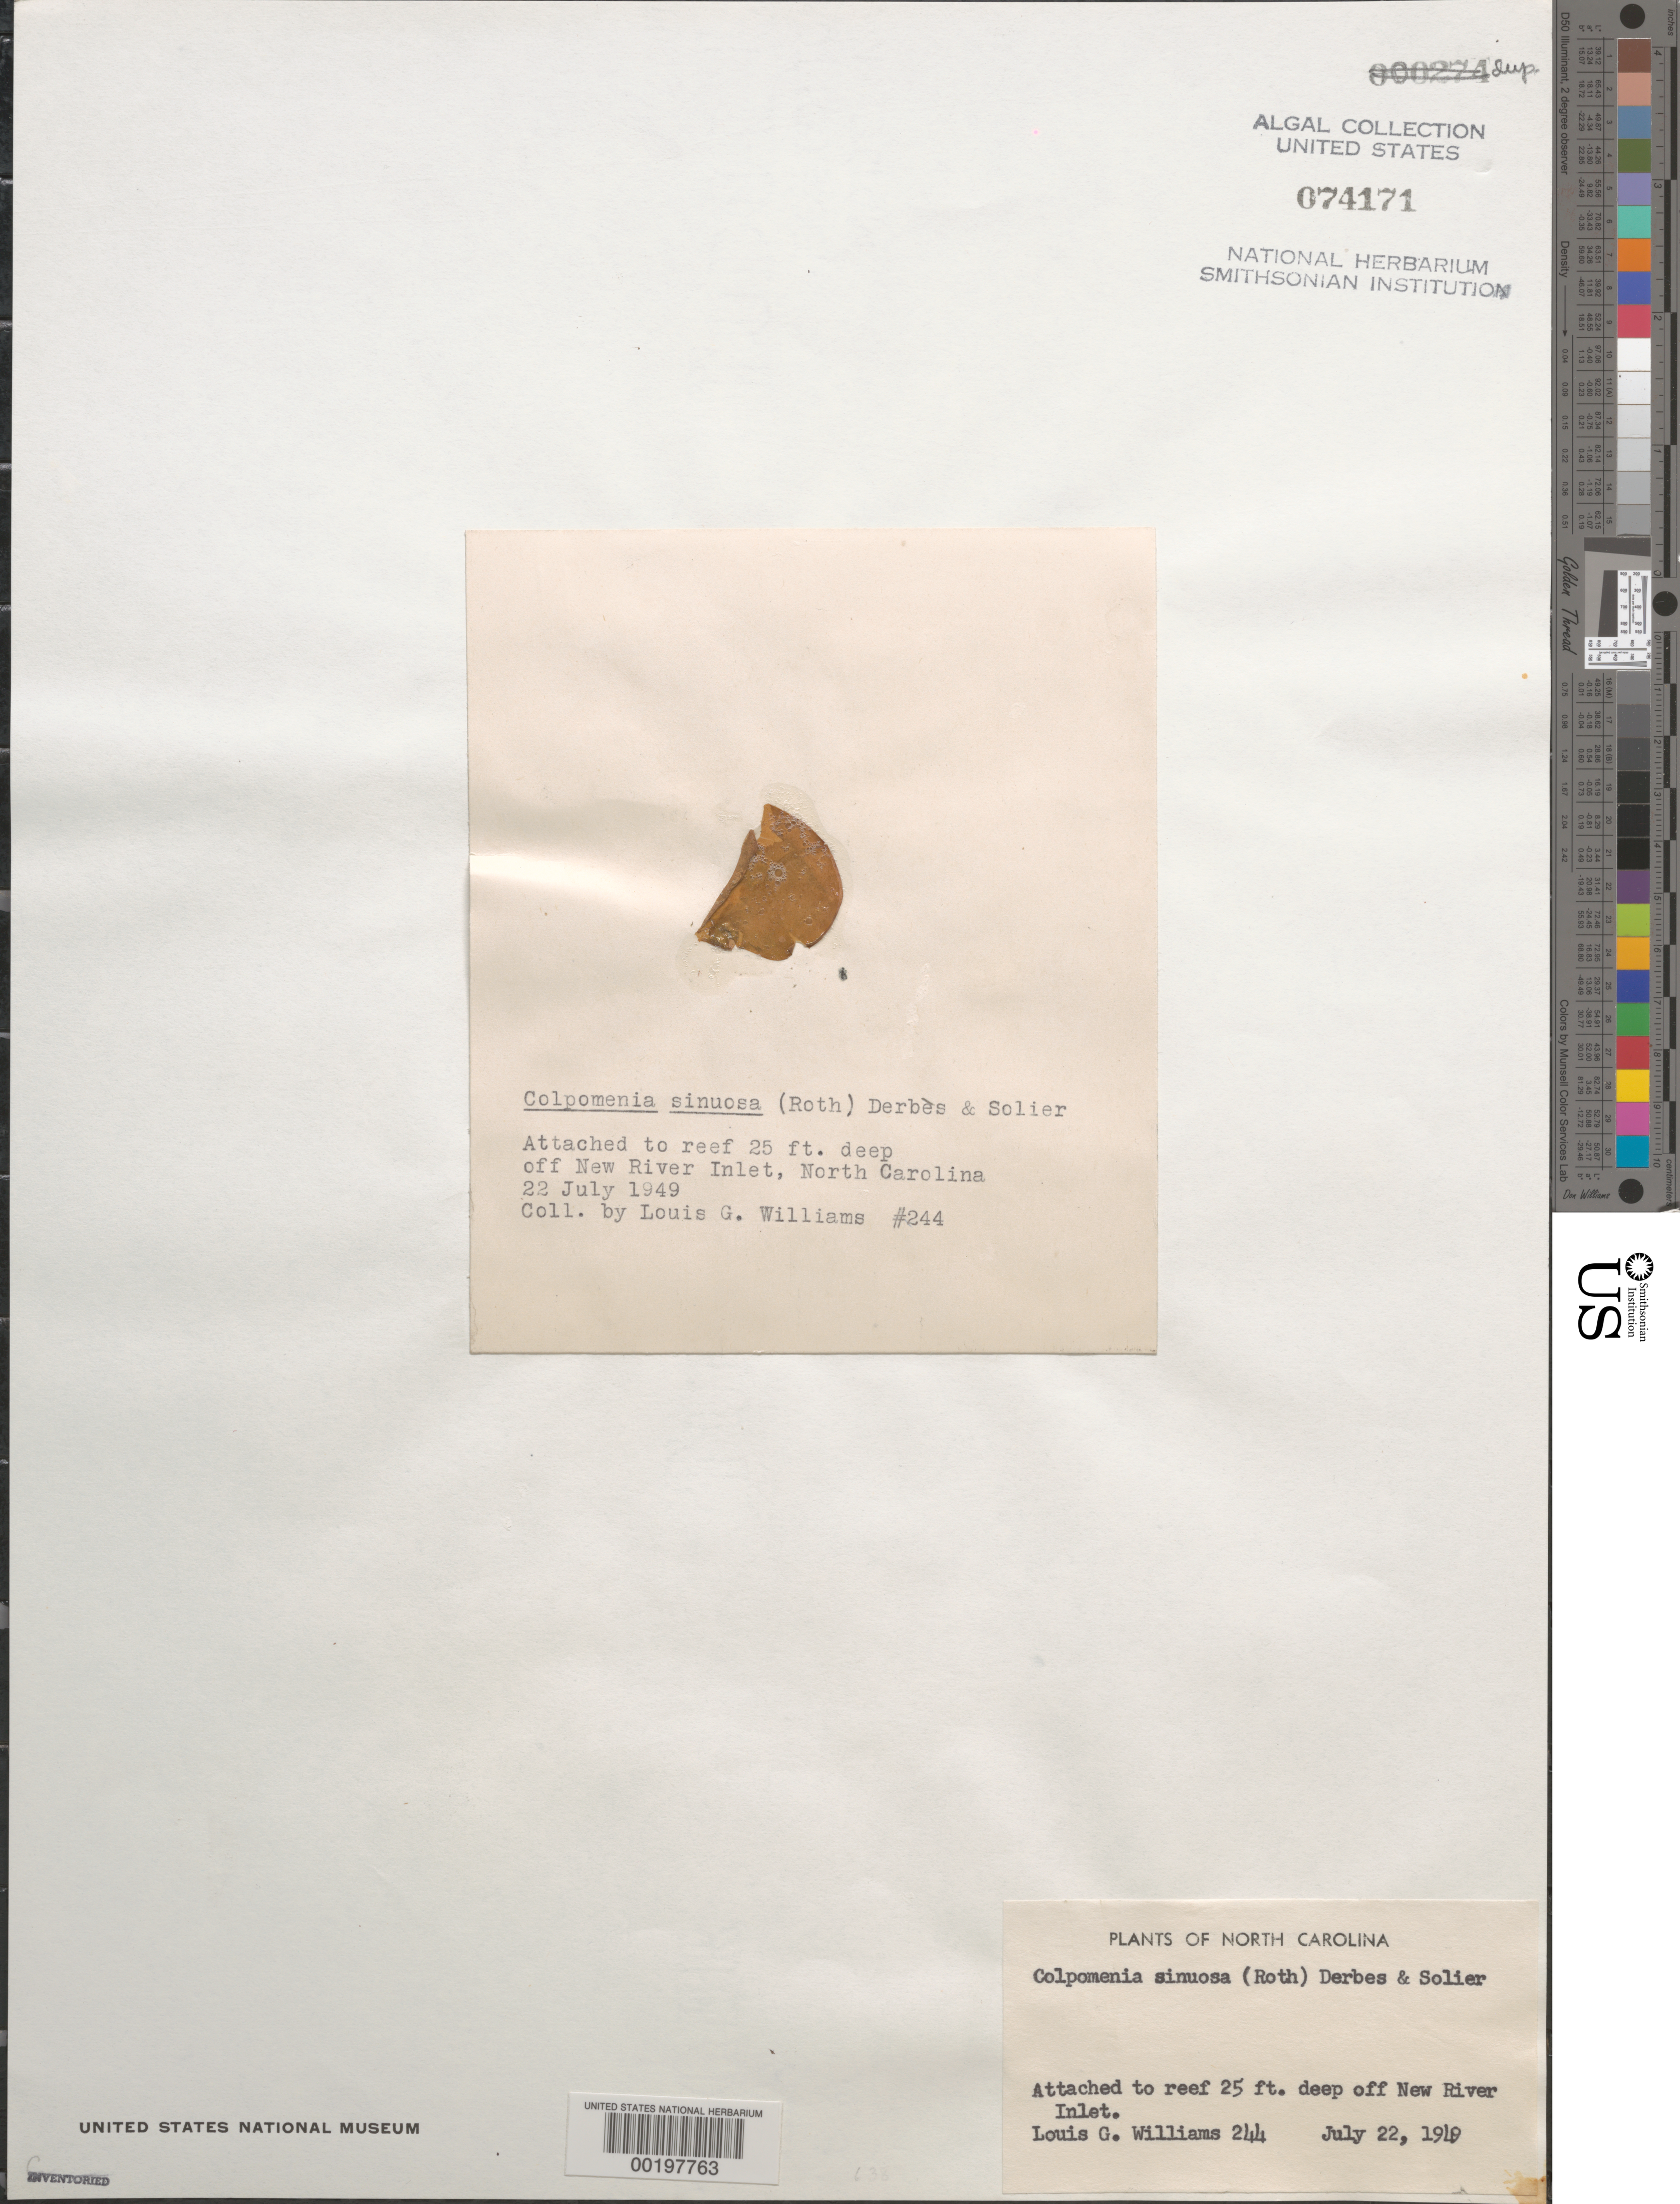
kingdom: Chromista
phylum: Ochrophyta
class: Phaeophyceae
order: Scytosiphonales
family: Scytosiphonaceae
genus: Colpomenia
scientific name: Colpomenia sinuosa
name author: (K. Mert. ex Roth) Derbes & Solier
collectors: L. G. Williams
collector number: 244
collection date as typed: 22 Jul 1949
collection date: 1949-07-22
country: United States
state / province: North Carolina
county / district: Onslow County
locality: Off New River Inlet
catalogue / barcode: US 74171